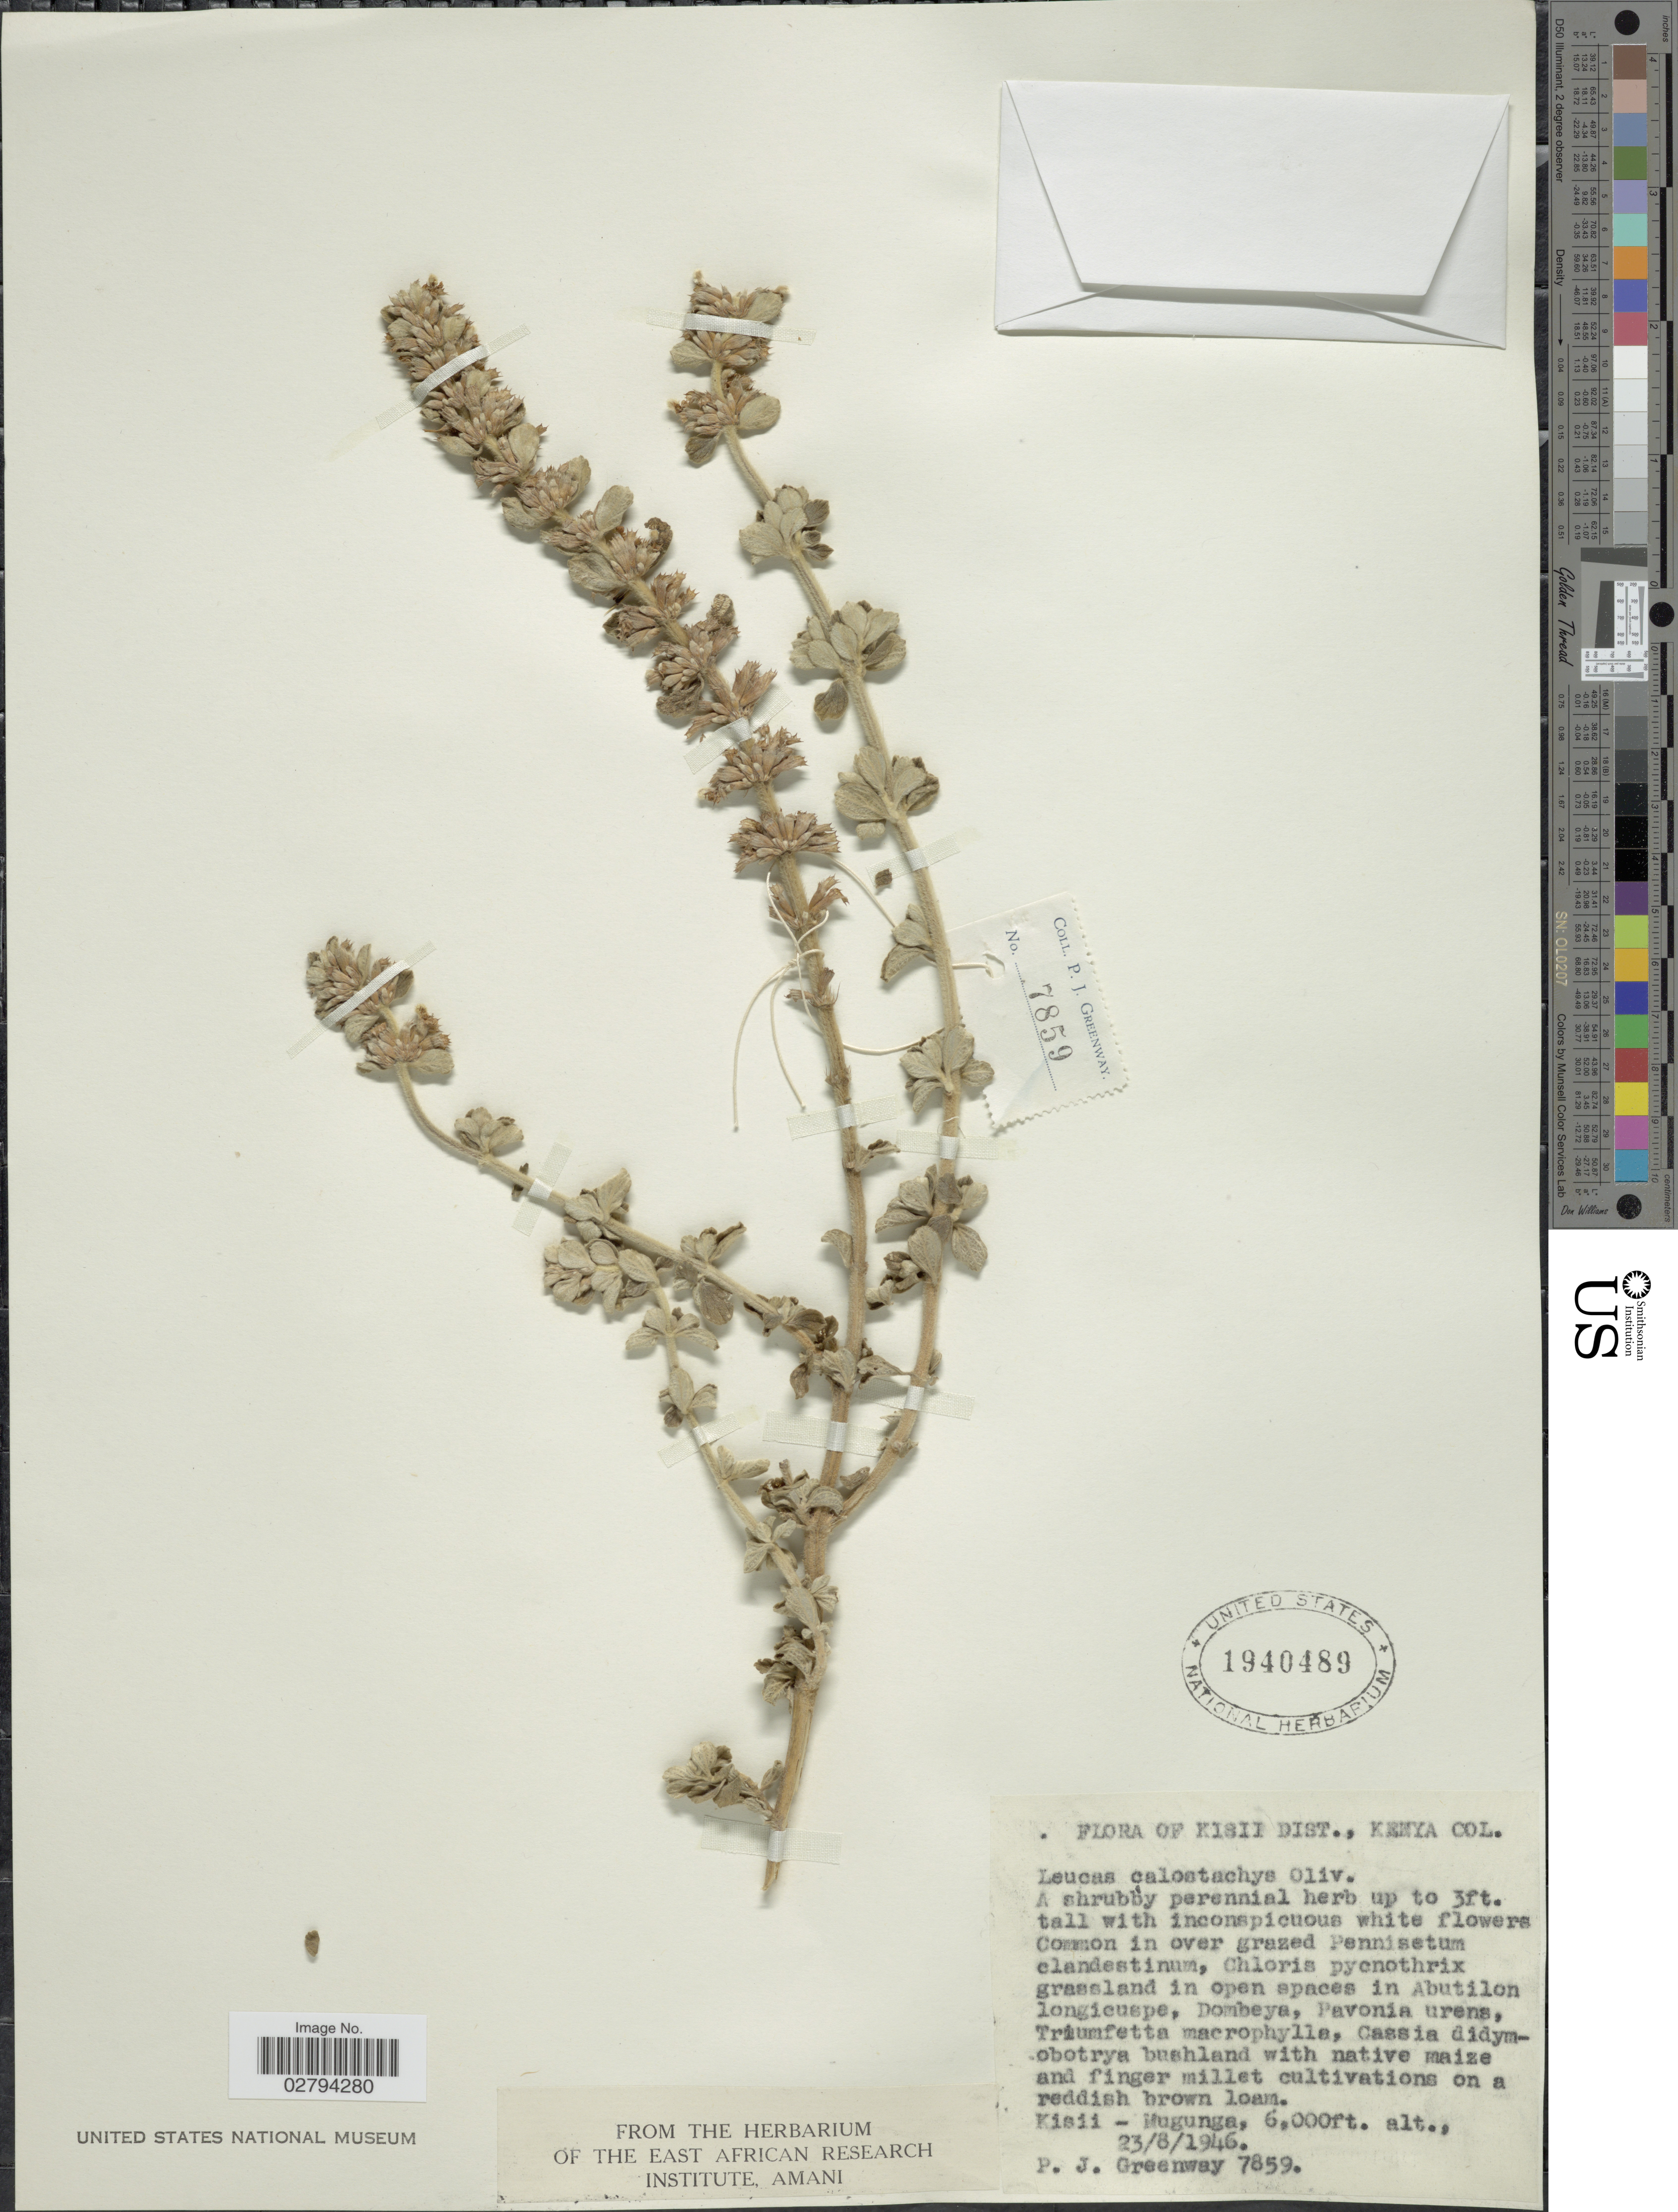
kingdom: Plantae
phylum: Tracheophyta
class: Magnoliopsida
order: Lamiales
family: Lamiaceae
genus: Leucas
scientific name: Leucas calostachys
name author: Oliv.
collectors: P. J. Greenway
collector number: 7859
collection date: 1946-08-23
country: Kenya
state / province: Kisii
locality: Kisii Dist, Kenya Col. Kisii-Mugunga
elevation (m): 1829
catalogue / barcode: US 1940489